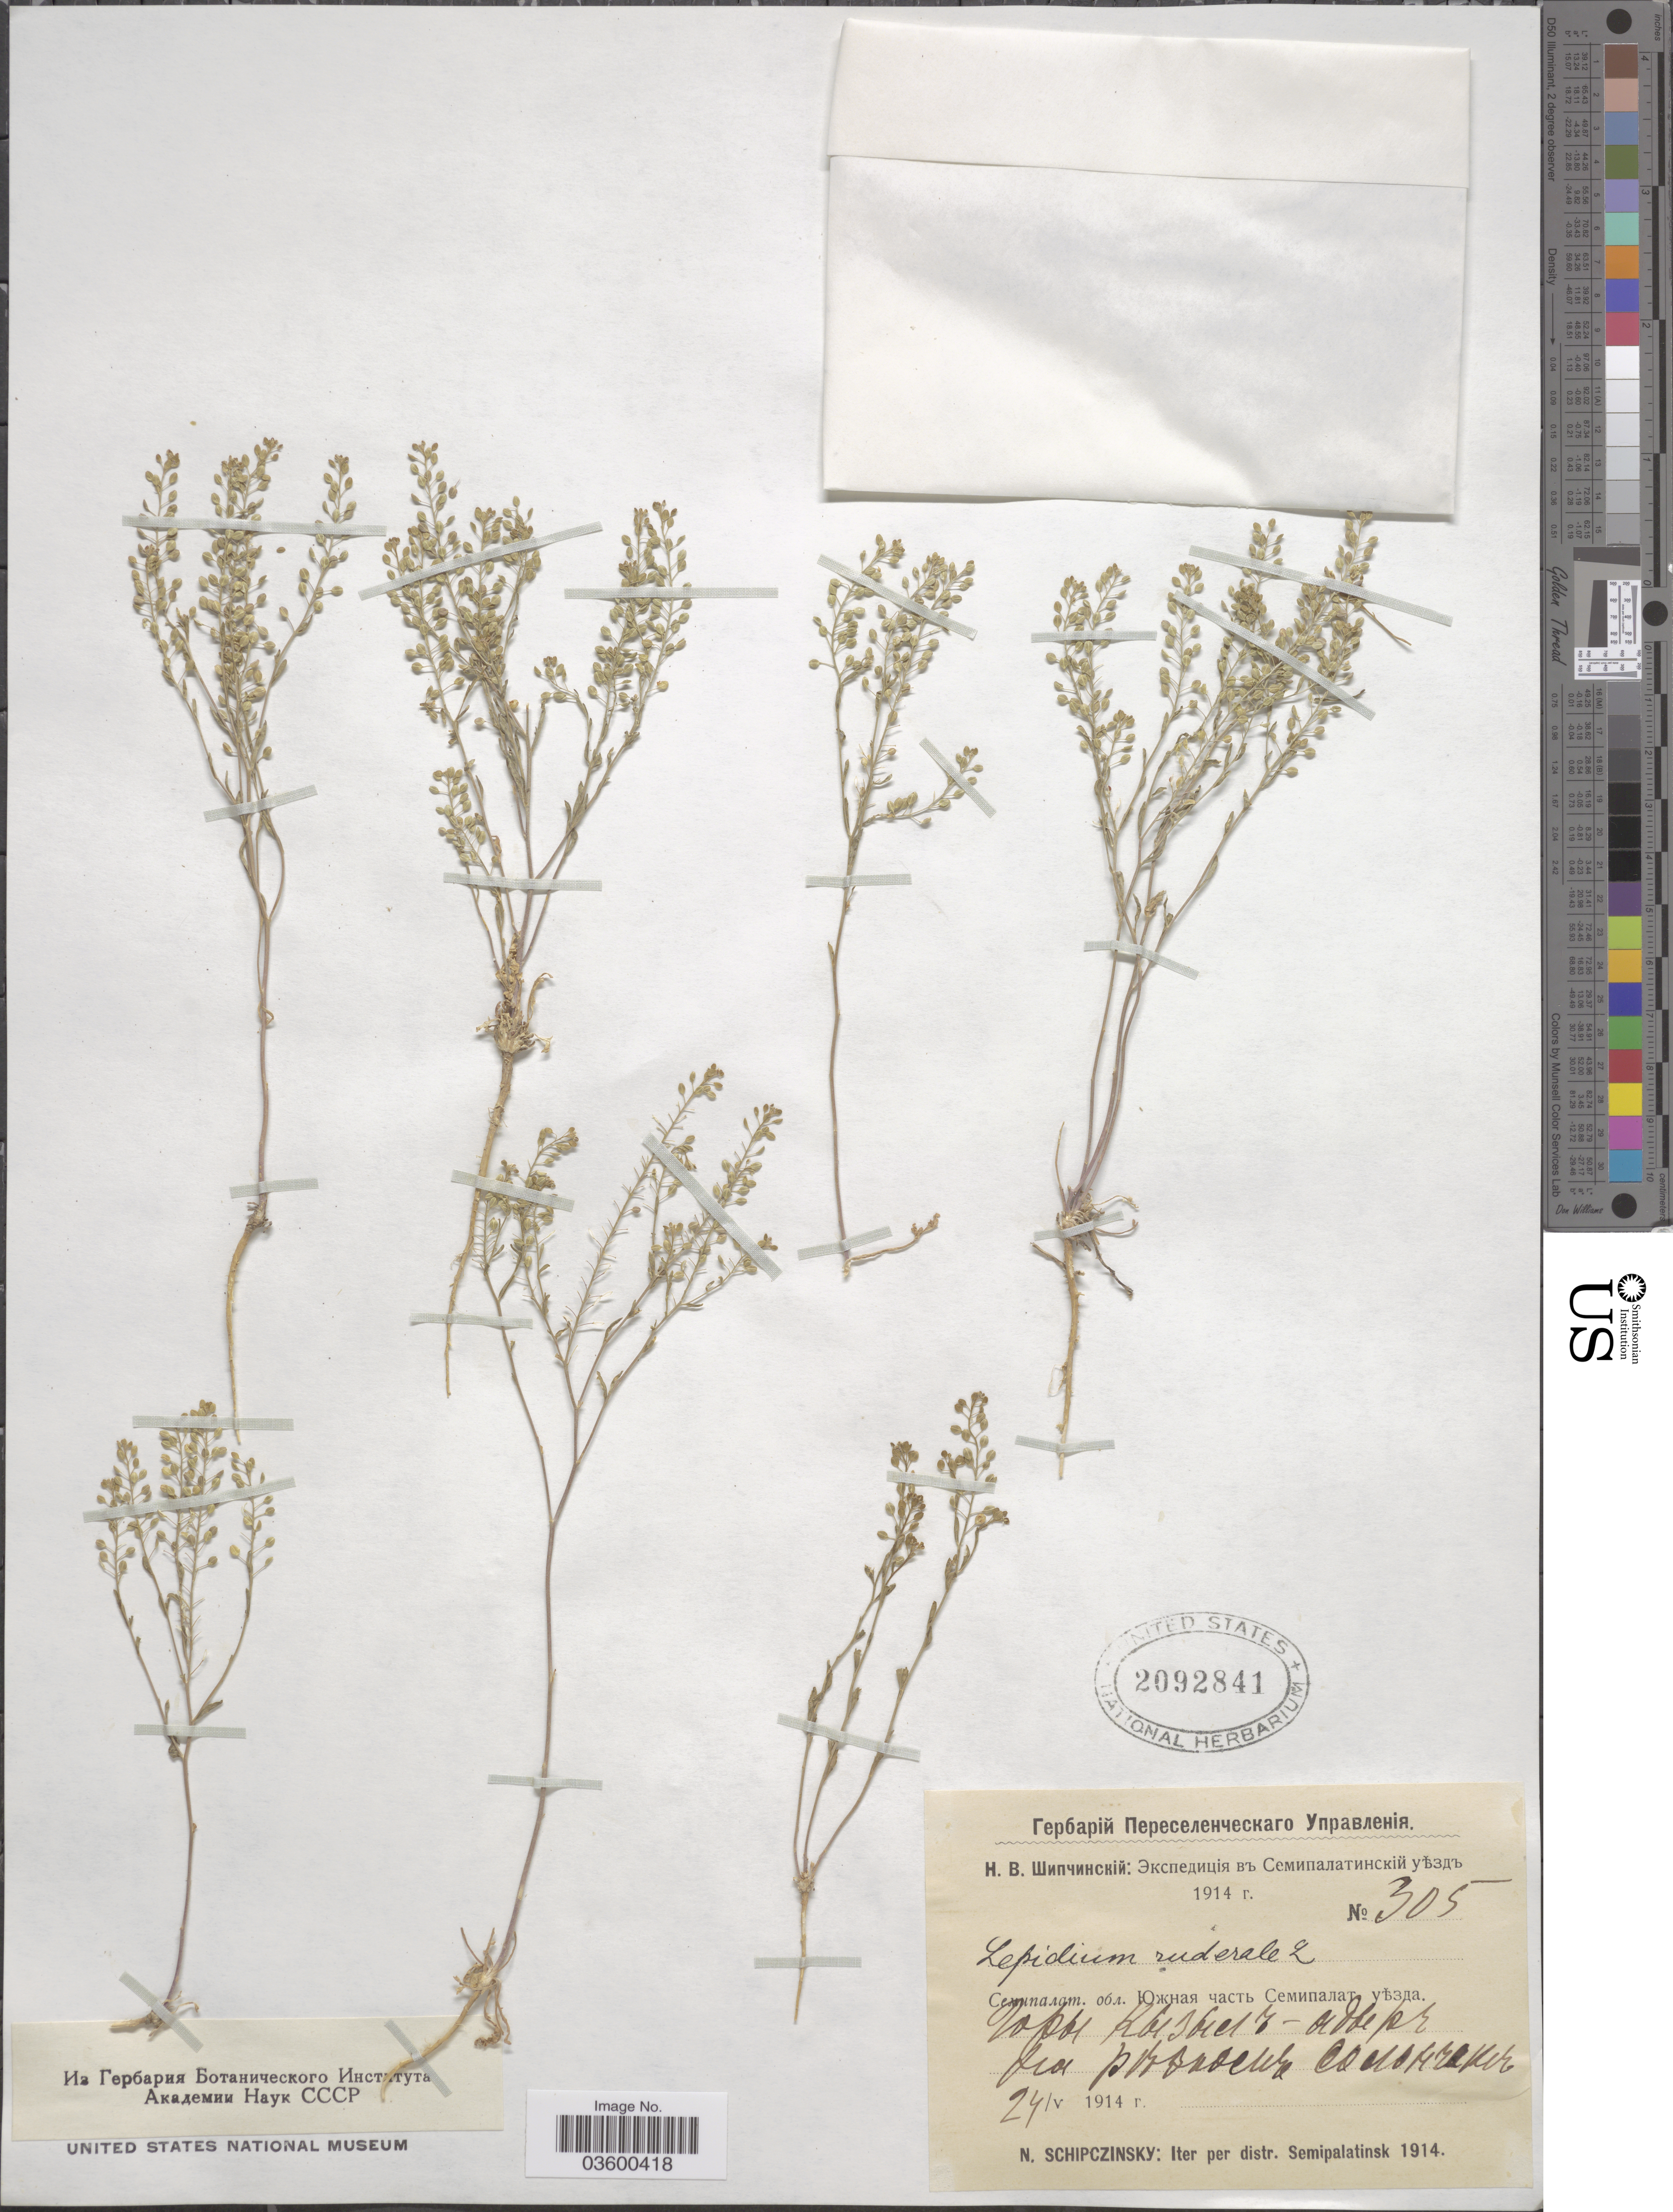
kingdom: Plantae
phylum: Tracheophyta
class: Magnoliopsida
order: Brassicales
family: Brassicaceae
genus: Lepidium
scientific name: Lepidium ruderale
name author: Burm. f.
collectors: N. Schipczinsky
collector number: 305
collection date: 1914-05-24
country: Kazakhstan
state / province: Paylodar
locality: Distr. Semipalatinsk. Kyzyl-Adyr.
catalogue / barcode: US 2092841